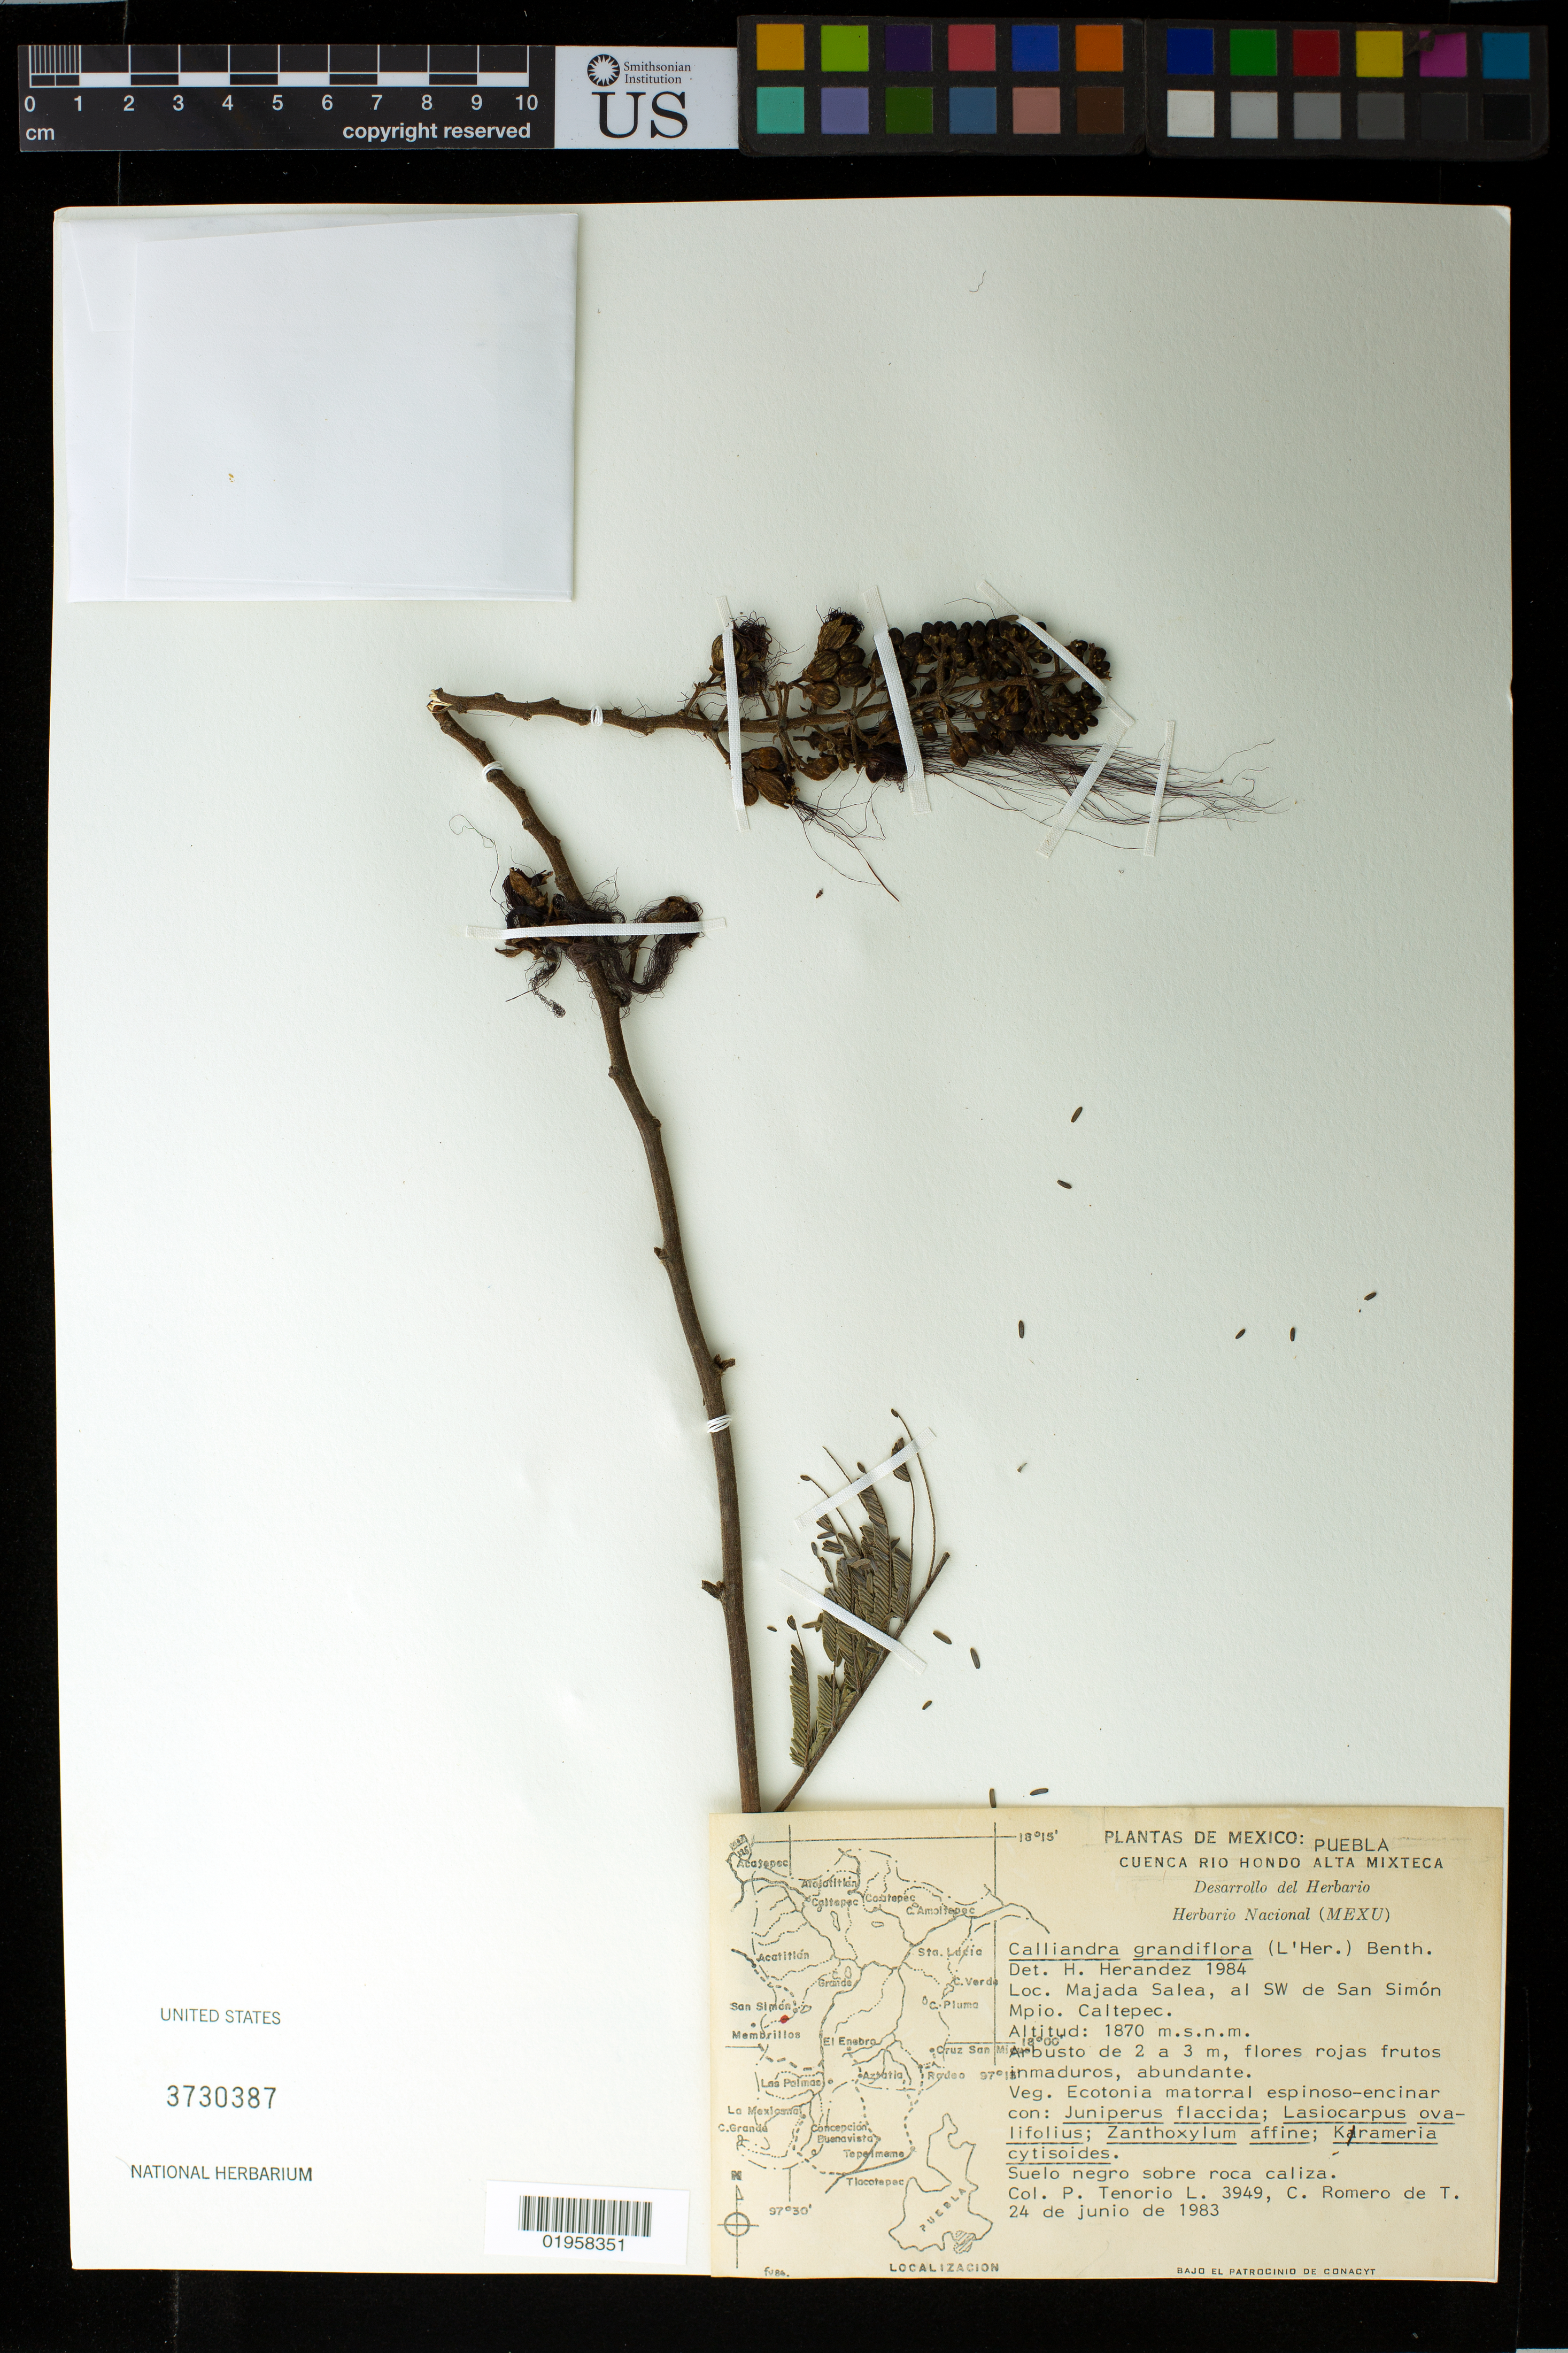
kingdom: Plantae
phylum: Tracheophyta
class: Magnoliopsida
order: Fabales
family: Fabaceae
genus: Calliandra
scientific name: Calliandra grandiflora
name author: (L'Hér.) Benth.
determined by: Hernández, H.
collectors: P. Tenorio L. & C. Romero de T.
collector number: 3949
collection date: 1983-06-24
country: Mexico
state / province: Puebla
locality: Majada Salea, al SW de San Simón. Mpio. Caltepec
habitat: Suelo negro sobre roca caliza. Ecotonia matorral espinoso-encinar con: Juniperus flaccida; Lasiocarpus ovalifolius; Zanthoxylum affine; Karameria cytisoides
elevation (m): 1870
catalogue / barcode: US 3730387